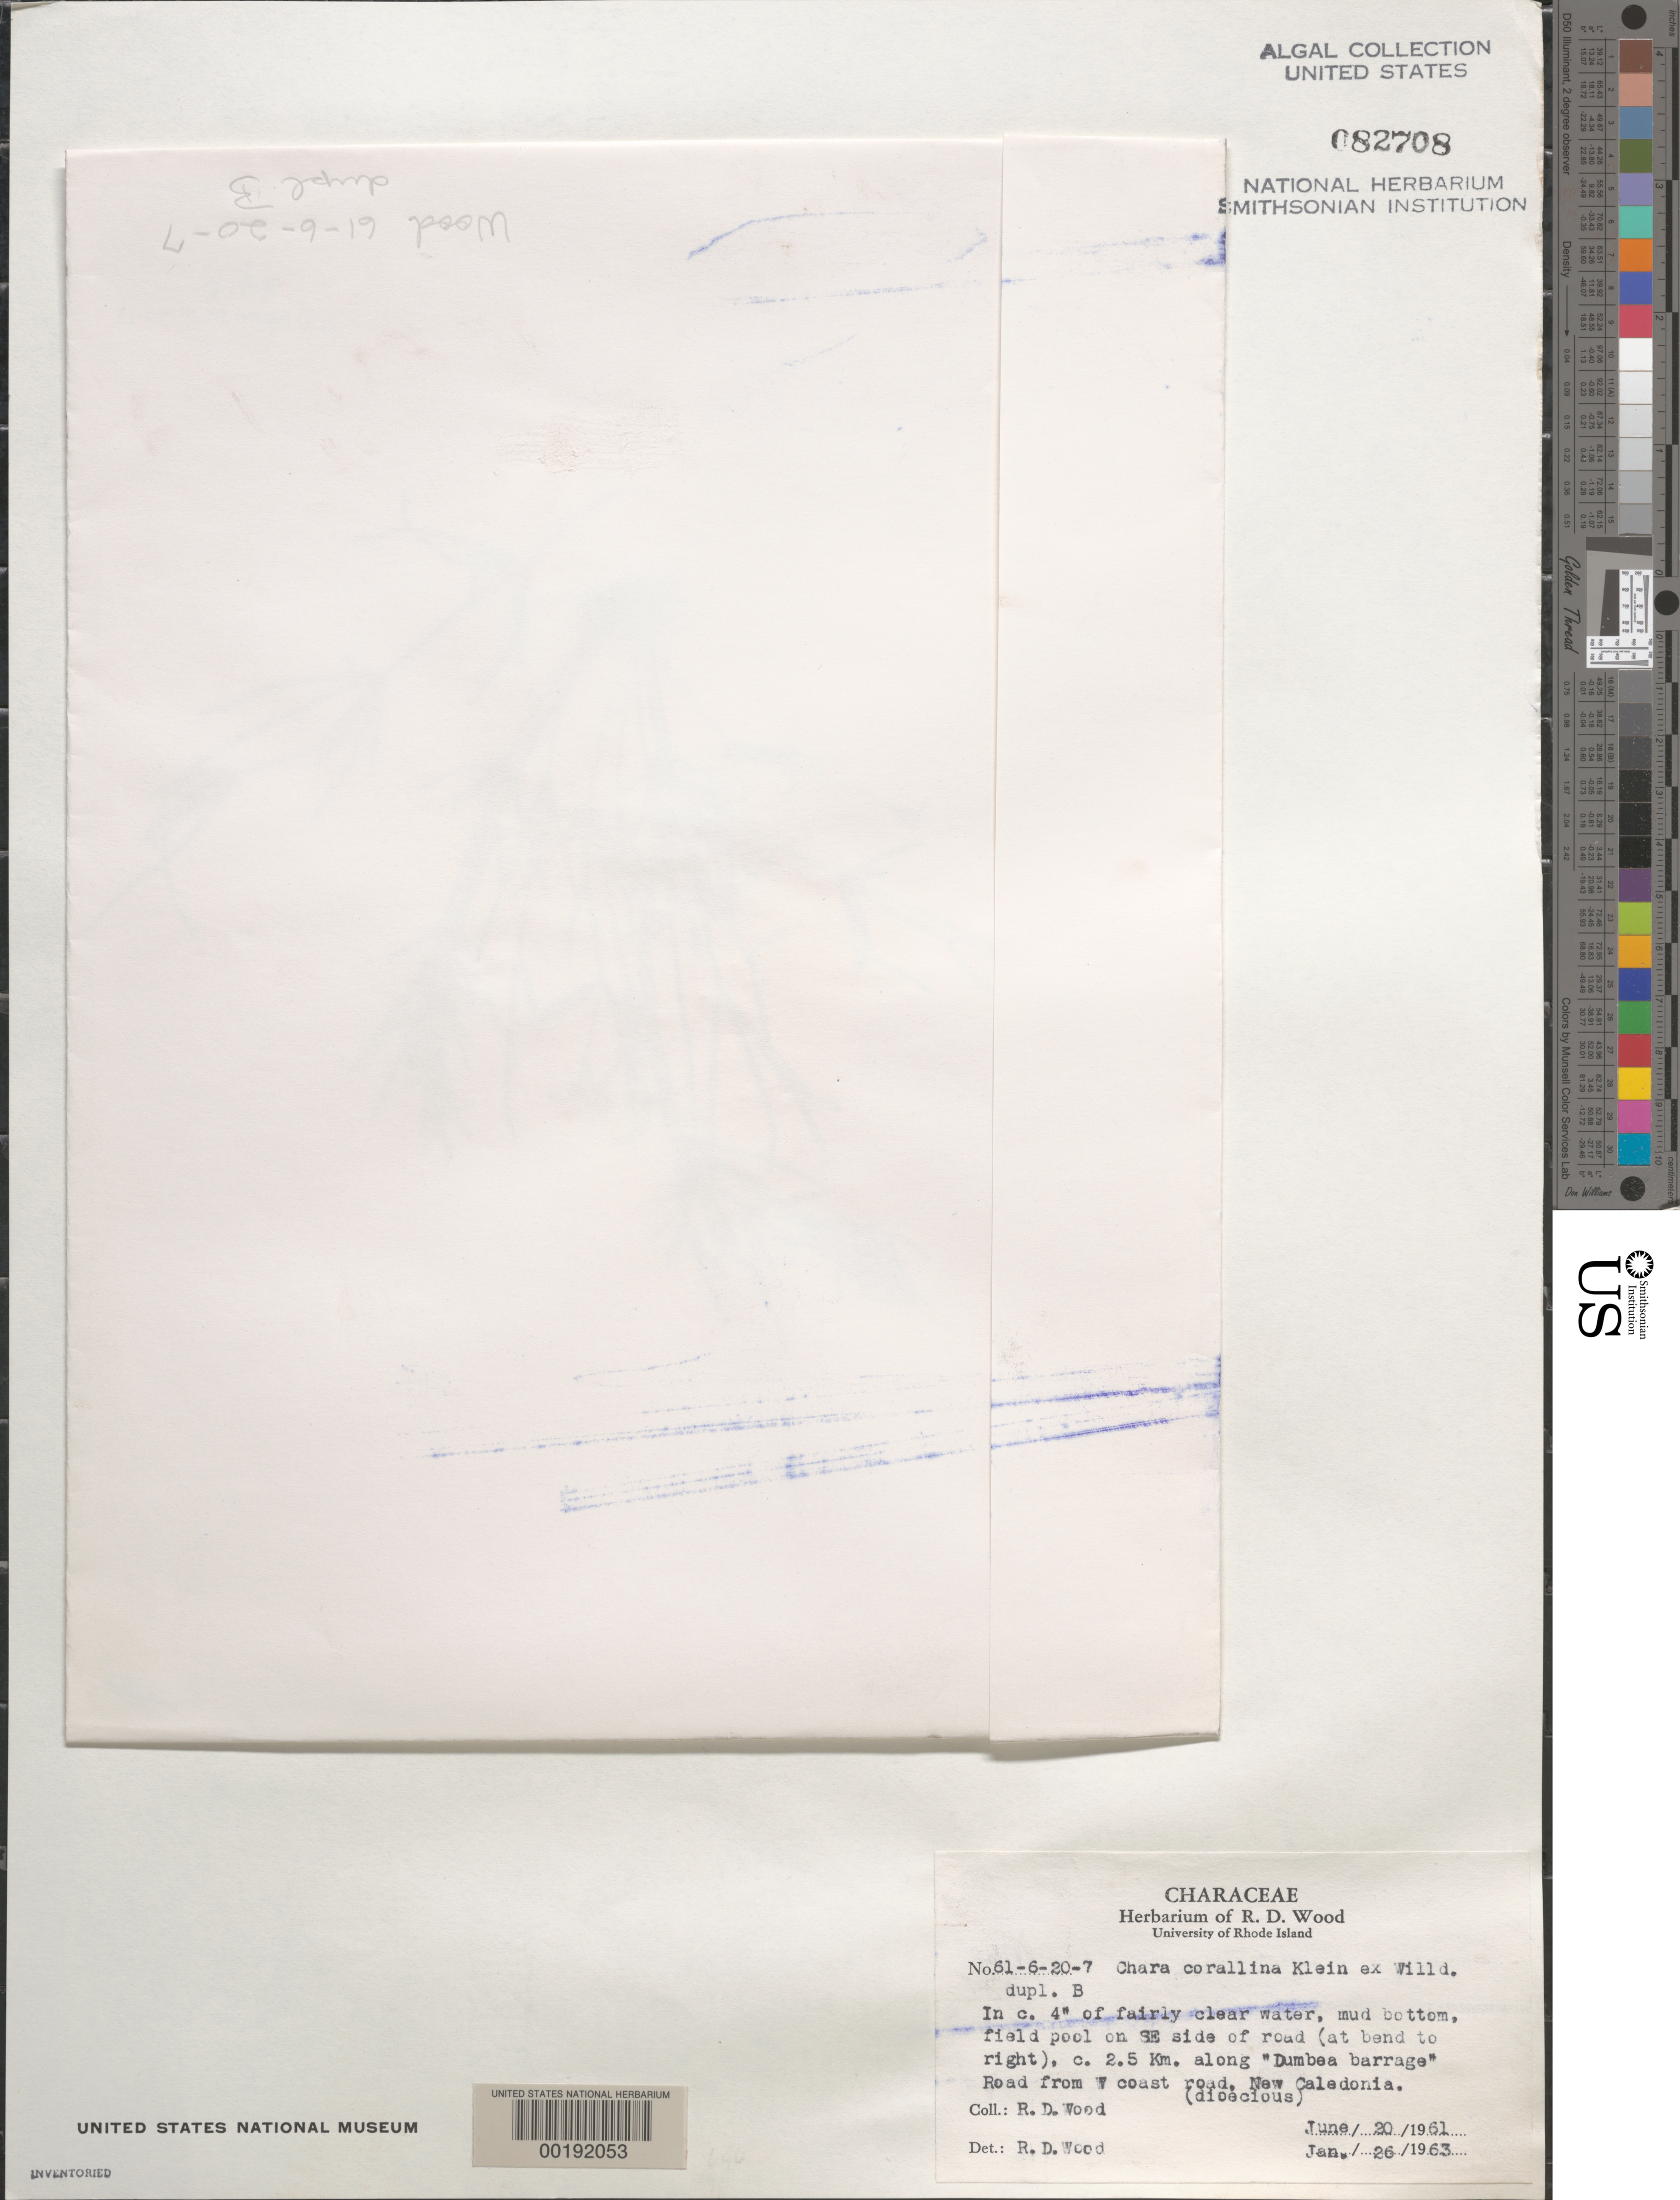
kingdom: Plantae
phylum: Charophyta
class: Charophyceae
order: Charales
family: Characeae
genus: Chara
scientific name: Chara corallina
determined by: Wood, R. D.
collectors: R. Wood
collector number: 61-6-20-7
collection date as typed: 20 Jun 1961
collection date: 1961-06-20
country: New Caledonia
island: New Caledonia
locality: Dumbea barrage road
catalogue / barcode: US 82708